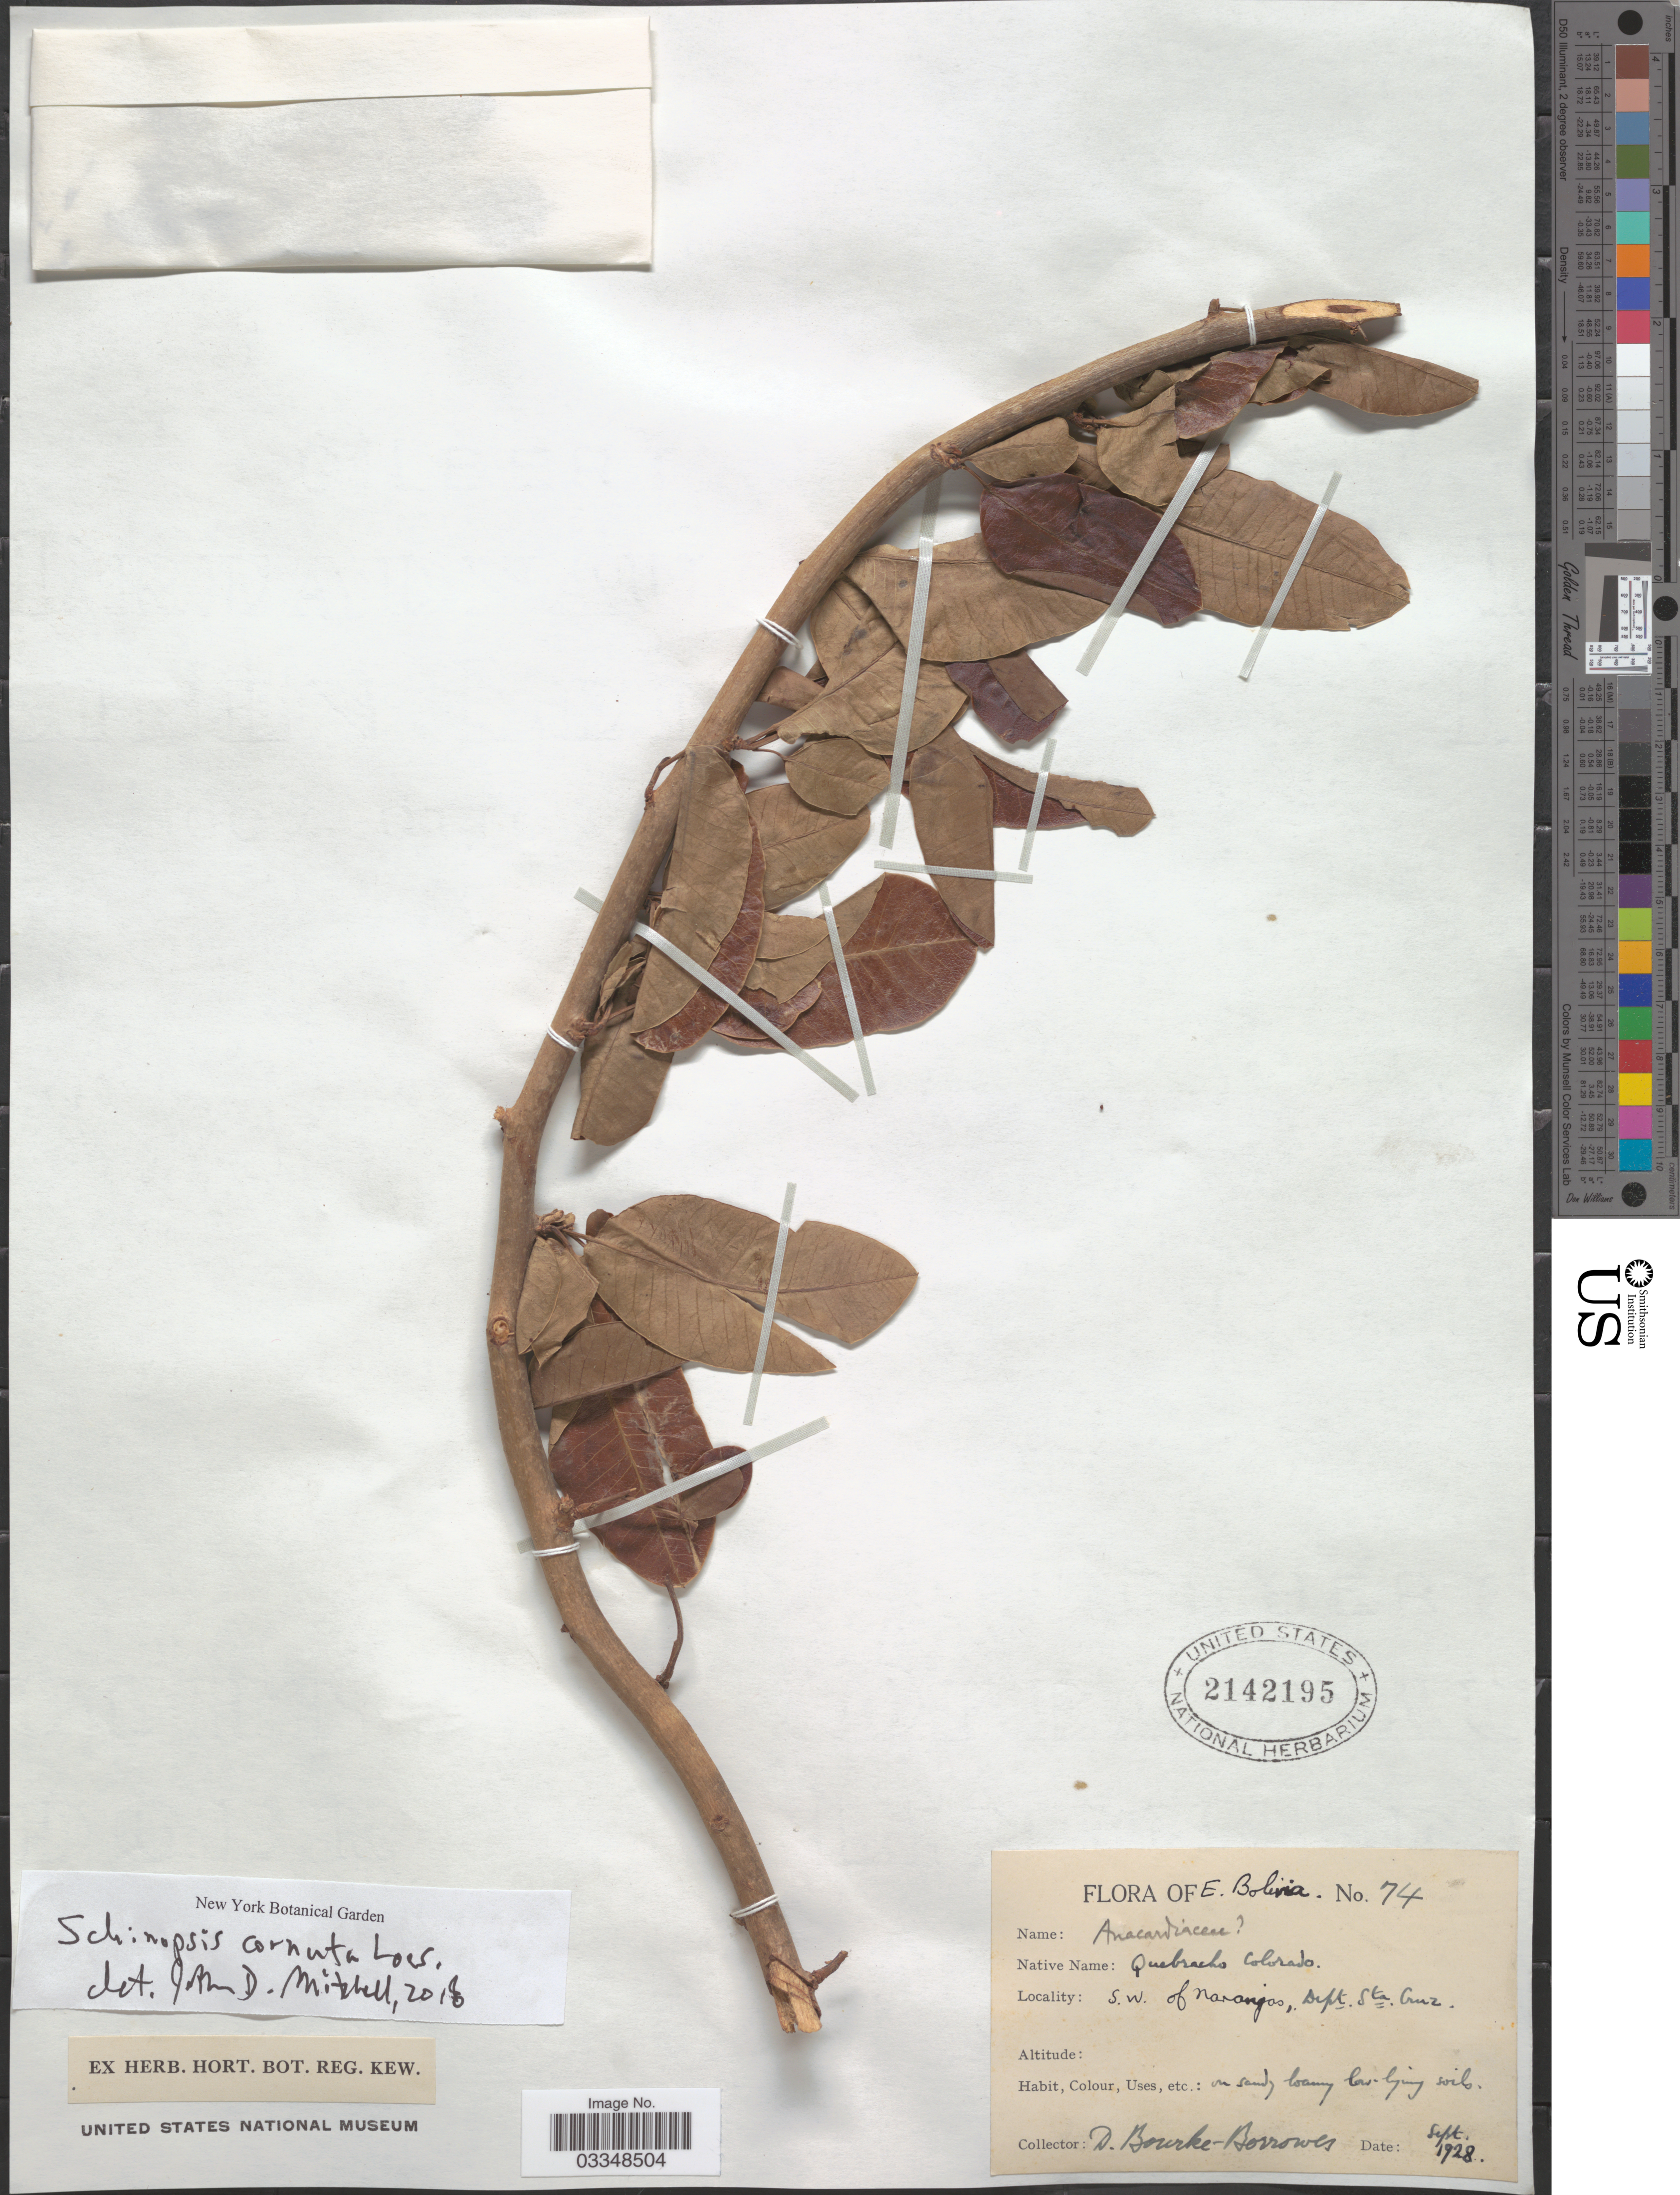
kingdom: Plantae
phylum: Tracheophyta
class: Magnoliopsida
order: Sapindales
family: Anacardiaceae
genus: Schinopsis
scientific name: Schinopsis cornuta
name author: Loes. ex Herzog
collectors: D. Bourke-Borrowes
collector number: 74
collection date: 1928-09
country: Bolivia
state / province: Santa Cruz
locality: E. Bolivia. S.W. of Naranjos, Dept. Sta. Cruz.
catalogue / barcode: US 2142195